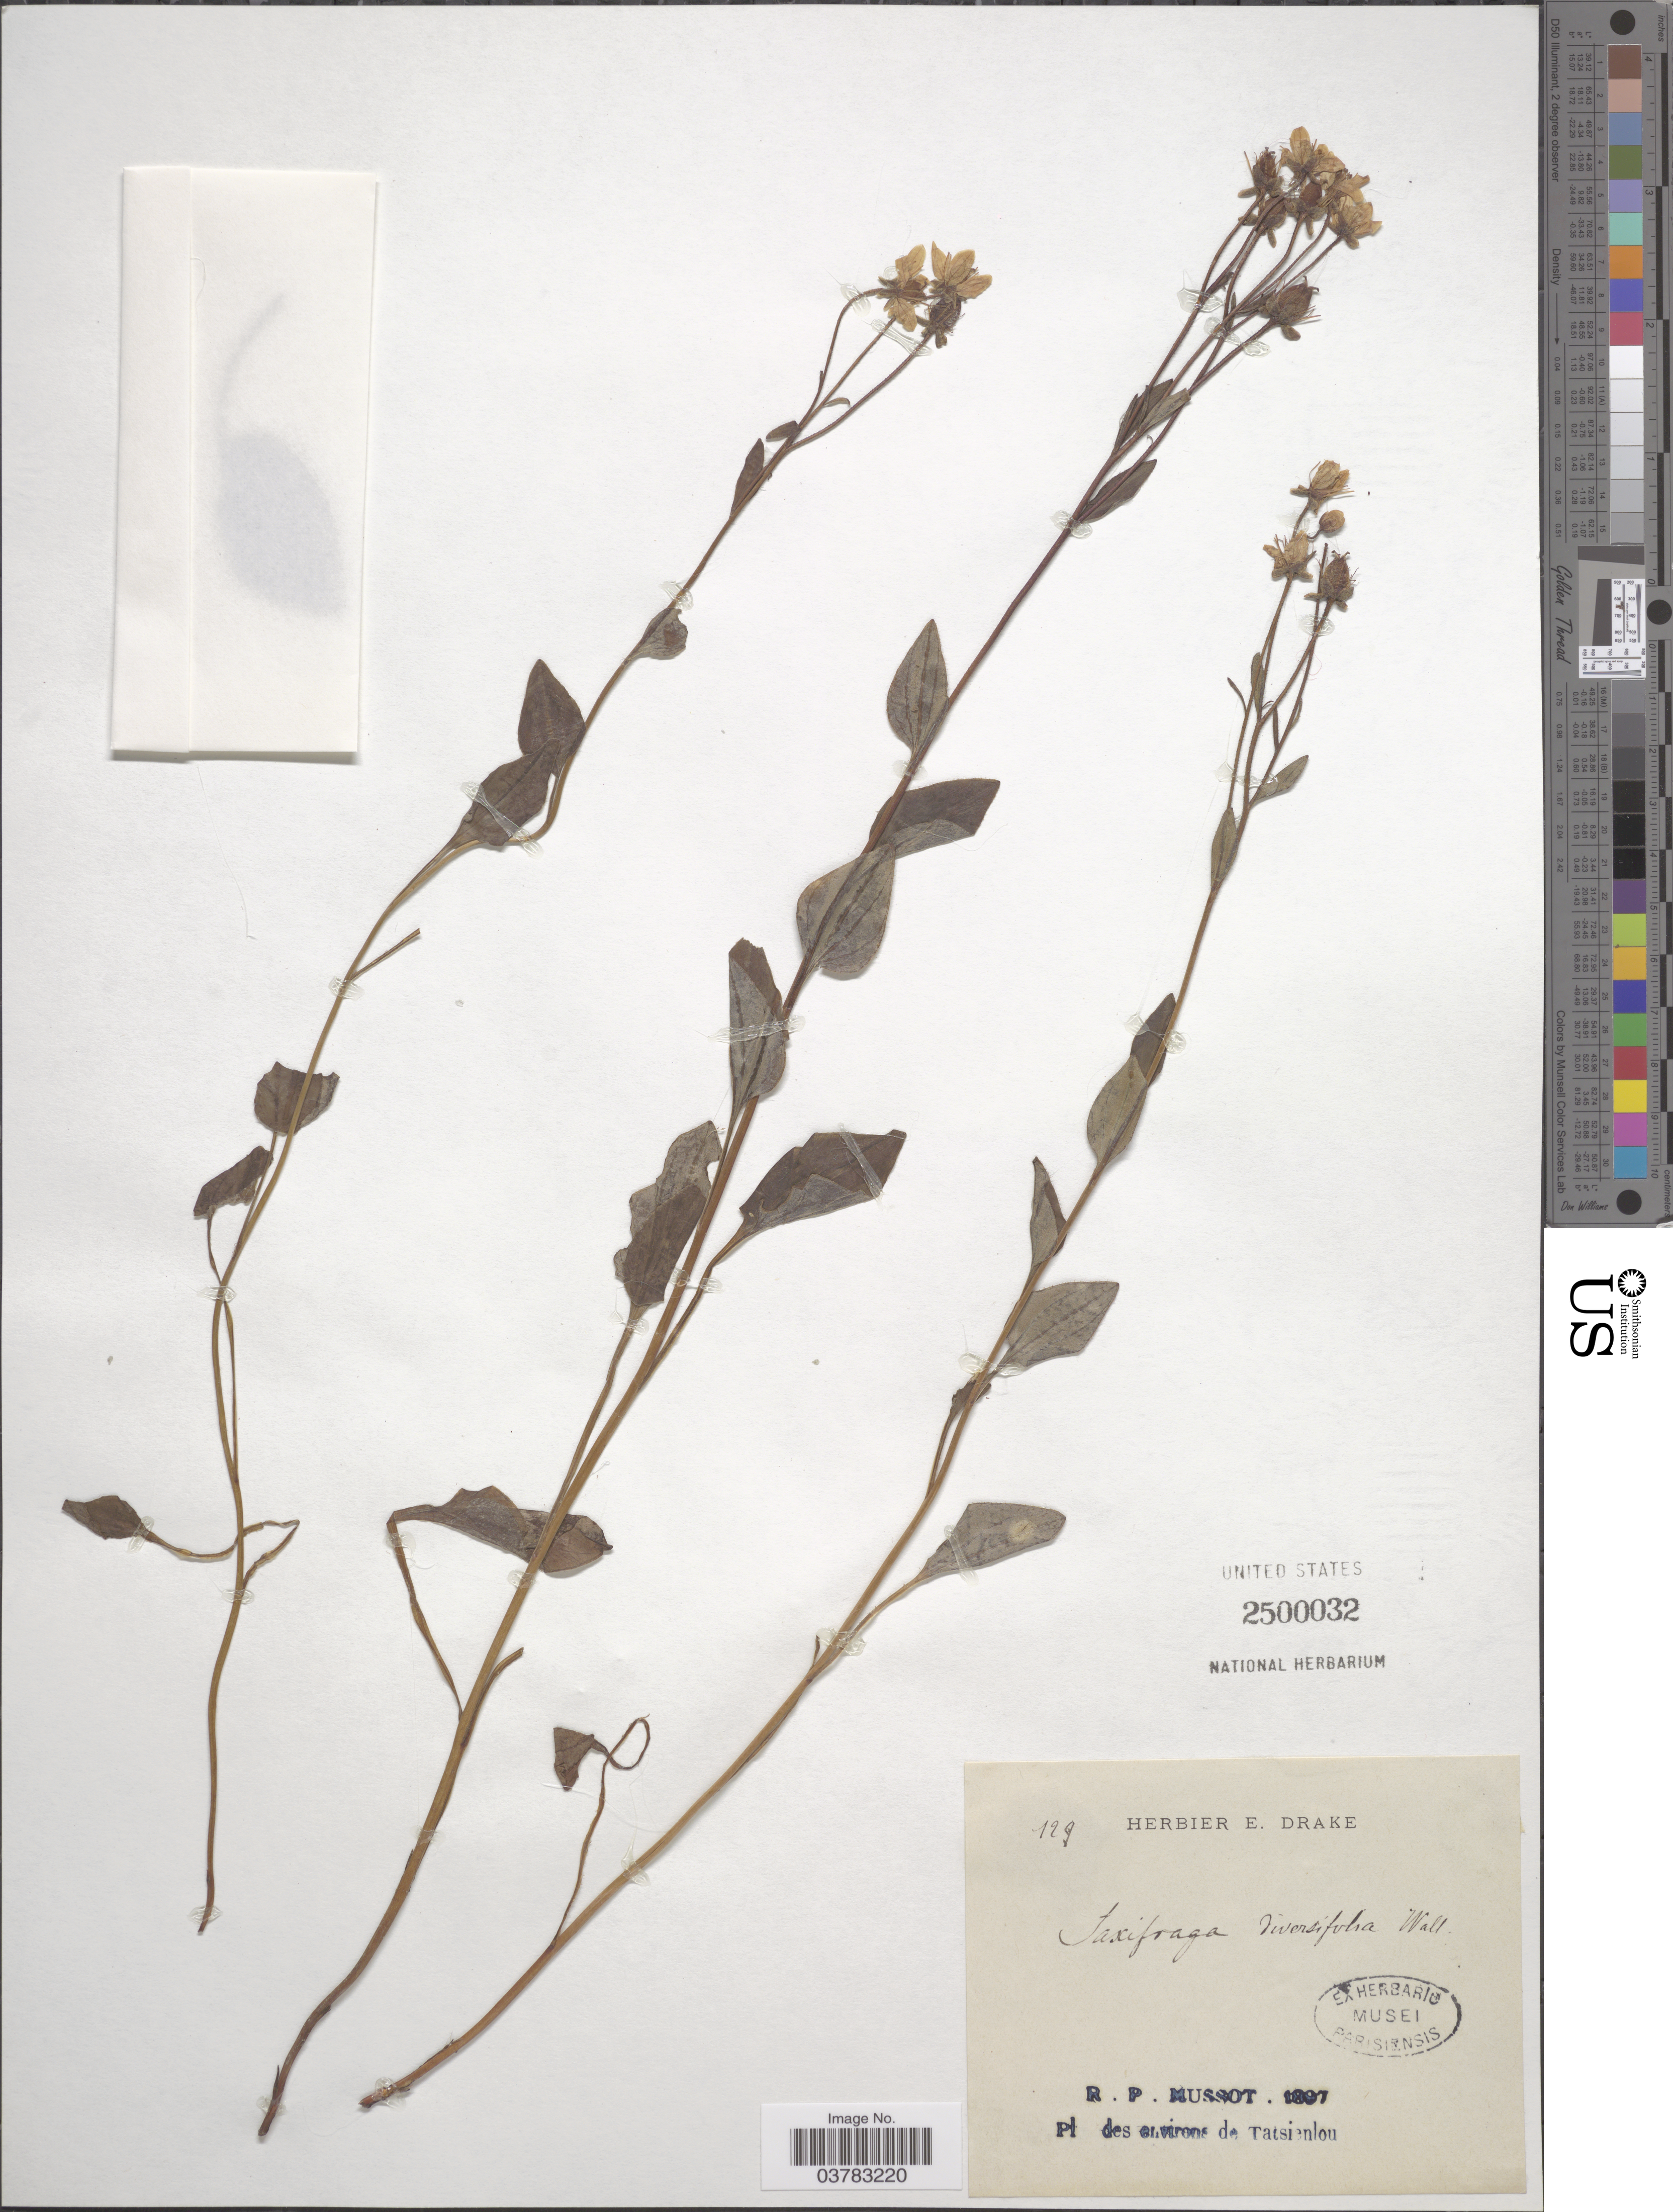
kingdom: Plantae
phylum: Tracheophyta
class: Magnoliopsida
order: Saxifragales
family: Saxifragaceae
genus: Saxifraga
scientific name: Saxifraga diversifolia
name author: Wall.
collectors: R. Mussot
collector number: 129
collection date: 1897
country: China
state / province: Sichuan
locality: Pl. des environs de Tatsienlou.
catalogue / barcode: US 2500032